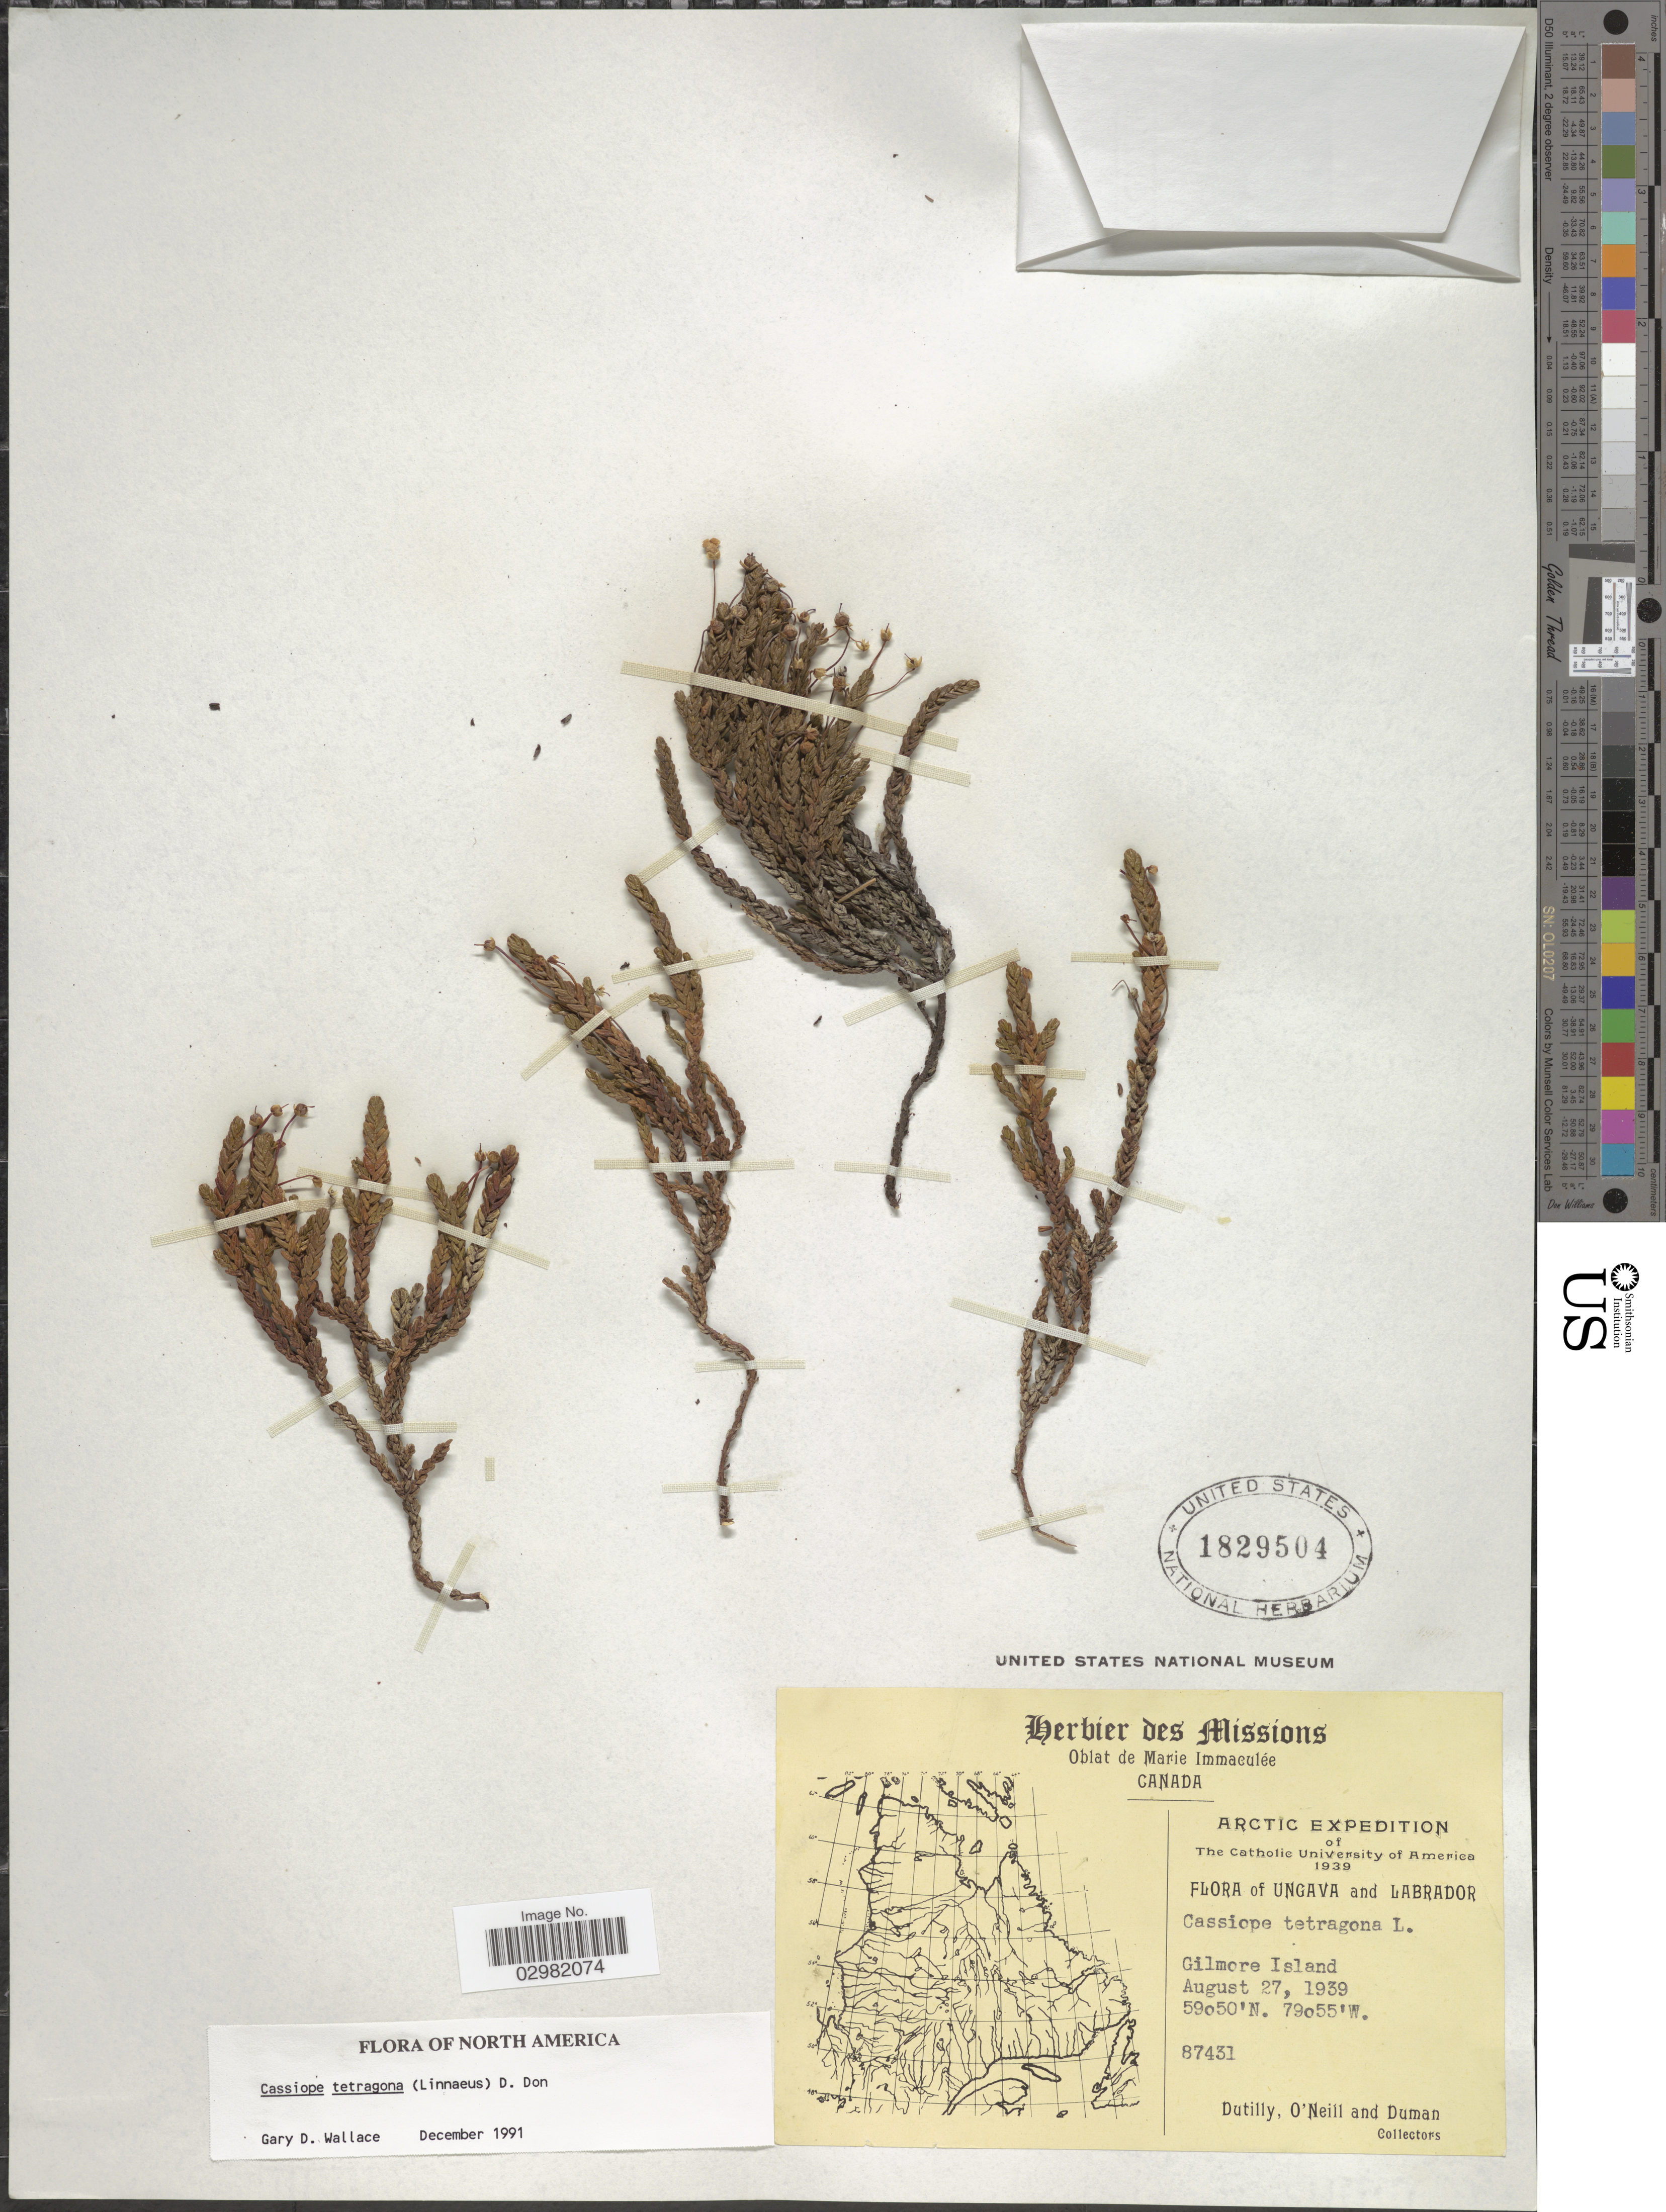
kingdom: Plantae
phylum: Tracheophyta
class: Magnoliopsida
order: Ericales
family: Ericaceae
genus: Cassiope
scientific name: Cassiope tetragona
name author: (L.) D. Don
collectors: -. Dutilly, -. O'Neill & -. Duman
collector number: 87431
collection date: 1939-08-27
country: Canada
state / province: Newfoundland and Labrador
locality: Arctic. Ungava and Labrador. Gilmore Island.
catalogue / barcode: US 1829504